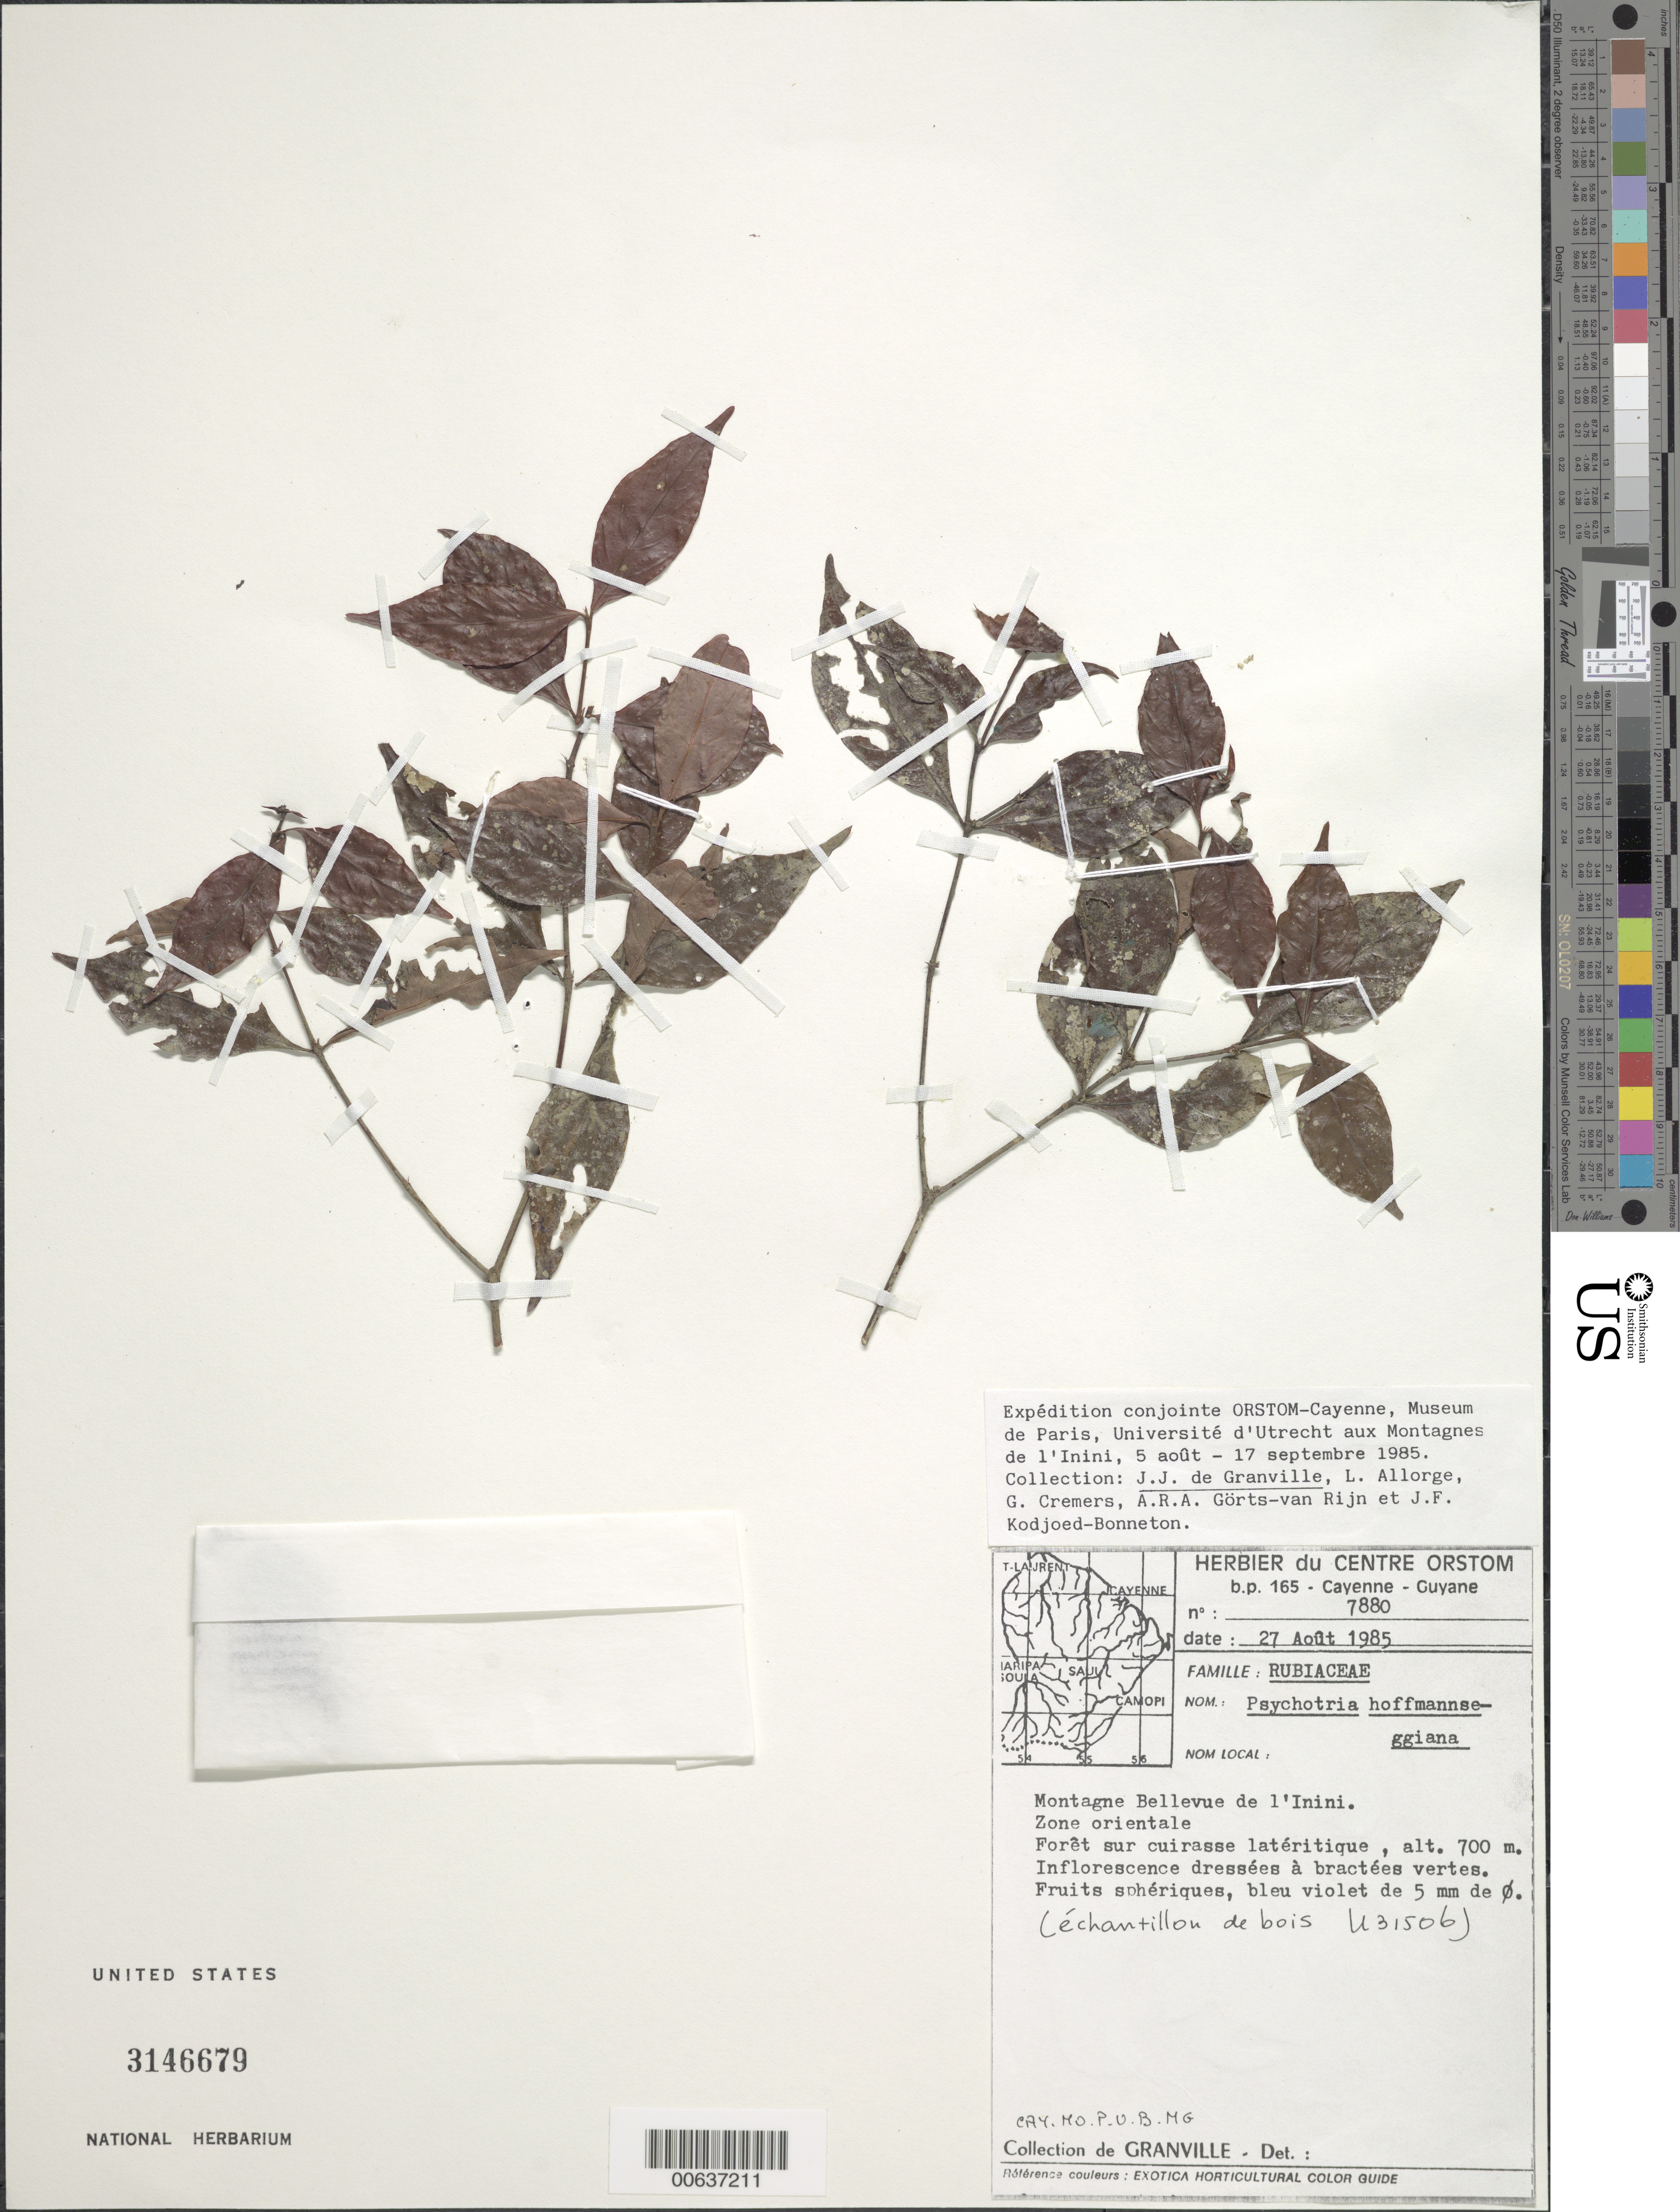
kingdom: Plantae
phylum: Tracheophyta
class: Magnoliopsida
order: Gentianales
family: Rubiaceae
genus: Palicourea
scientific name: Palicourea hoffmannseggiana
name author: (Roem. & Schult.) Borhidi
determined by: Kirkbride, J. H., Jr.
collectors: J.-J. de Granville, L. Allorge, G. Cremers, A. .R. A. Görts-van Rijn & J. Kodjoed-Bonneton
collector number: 7880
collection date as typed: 27-Aug-85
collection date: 1985-08-27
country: French Guiana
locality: Montagnes Bellevue de l'Inini, zone orientale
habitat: Foret sur cuirasse lateritique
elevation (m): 700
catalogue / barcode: US 3146679